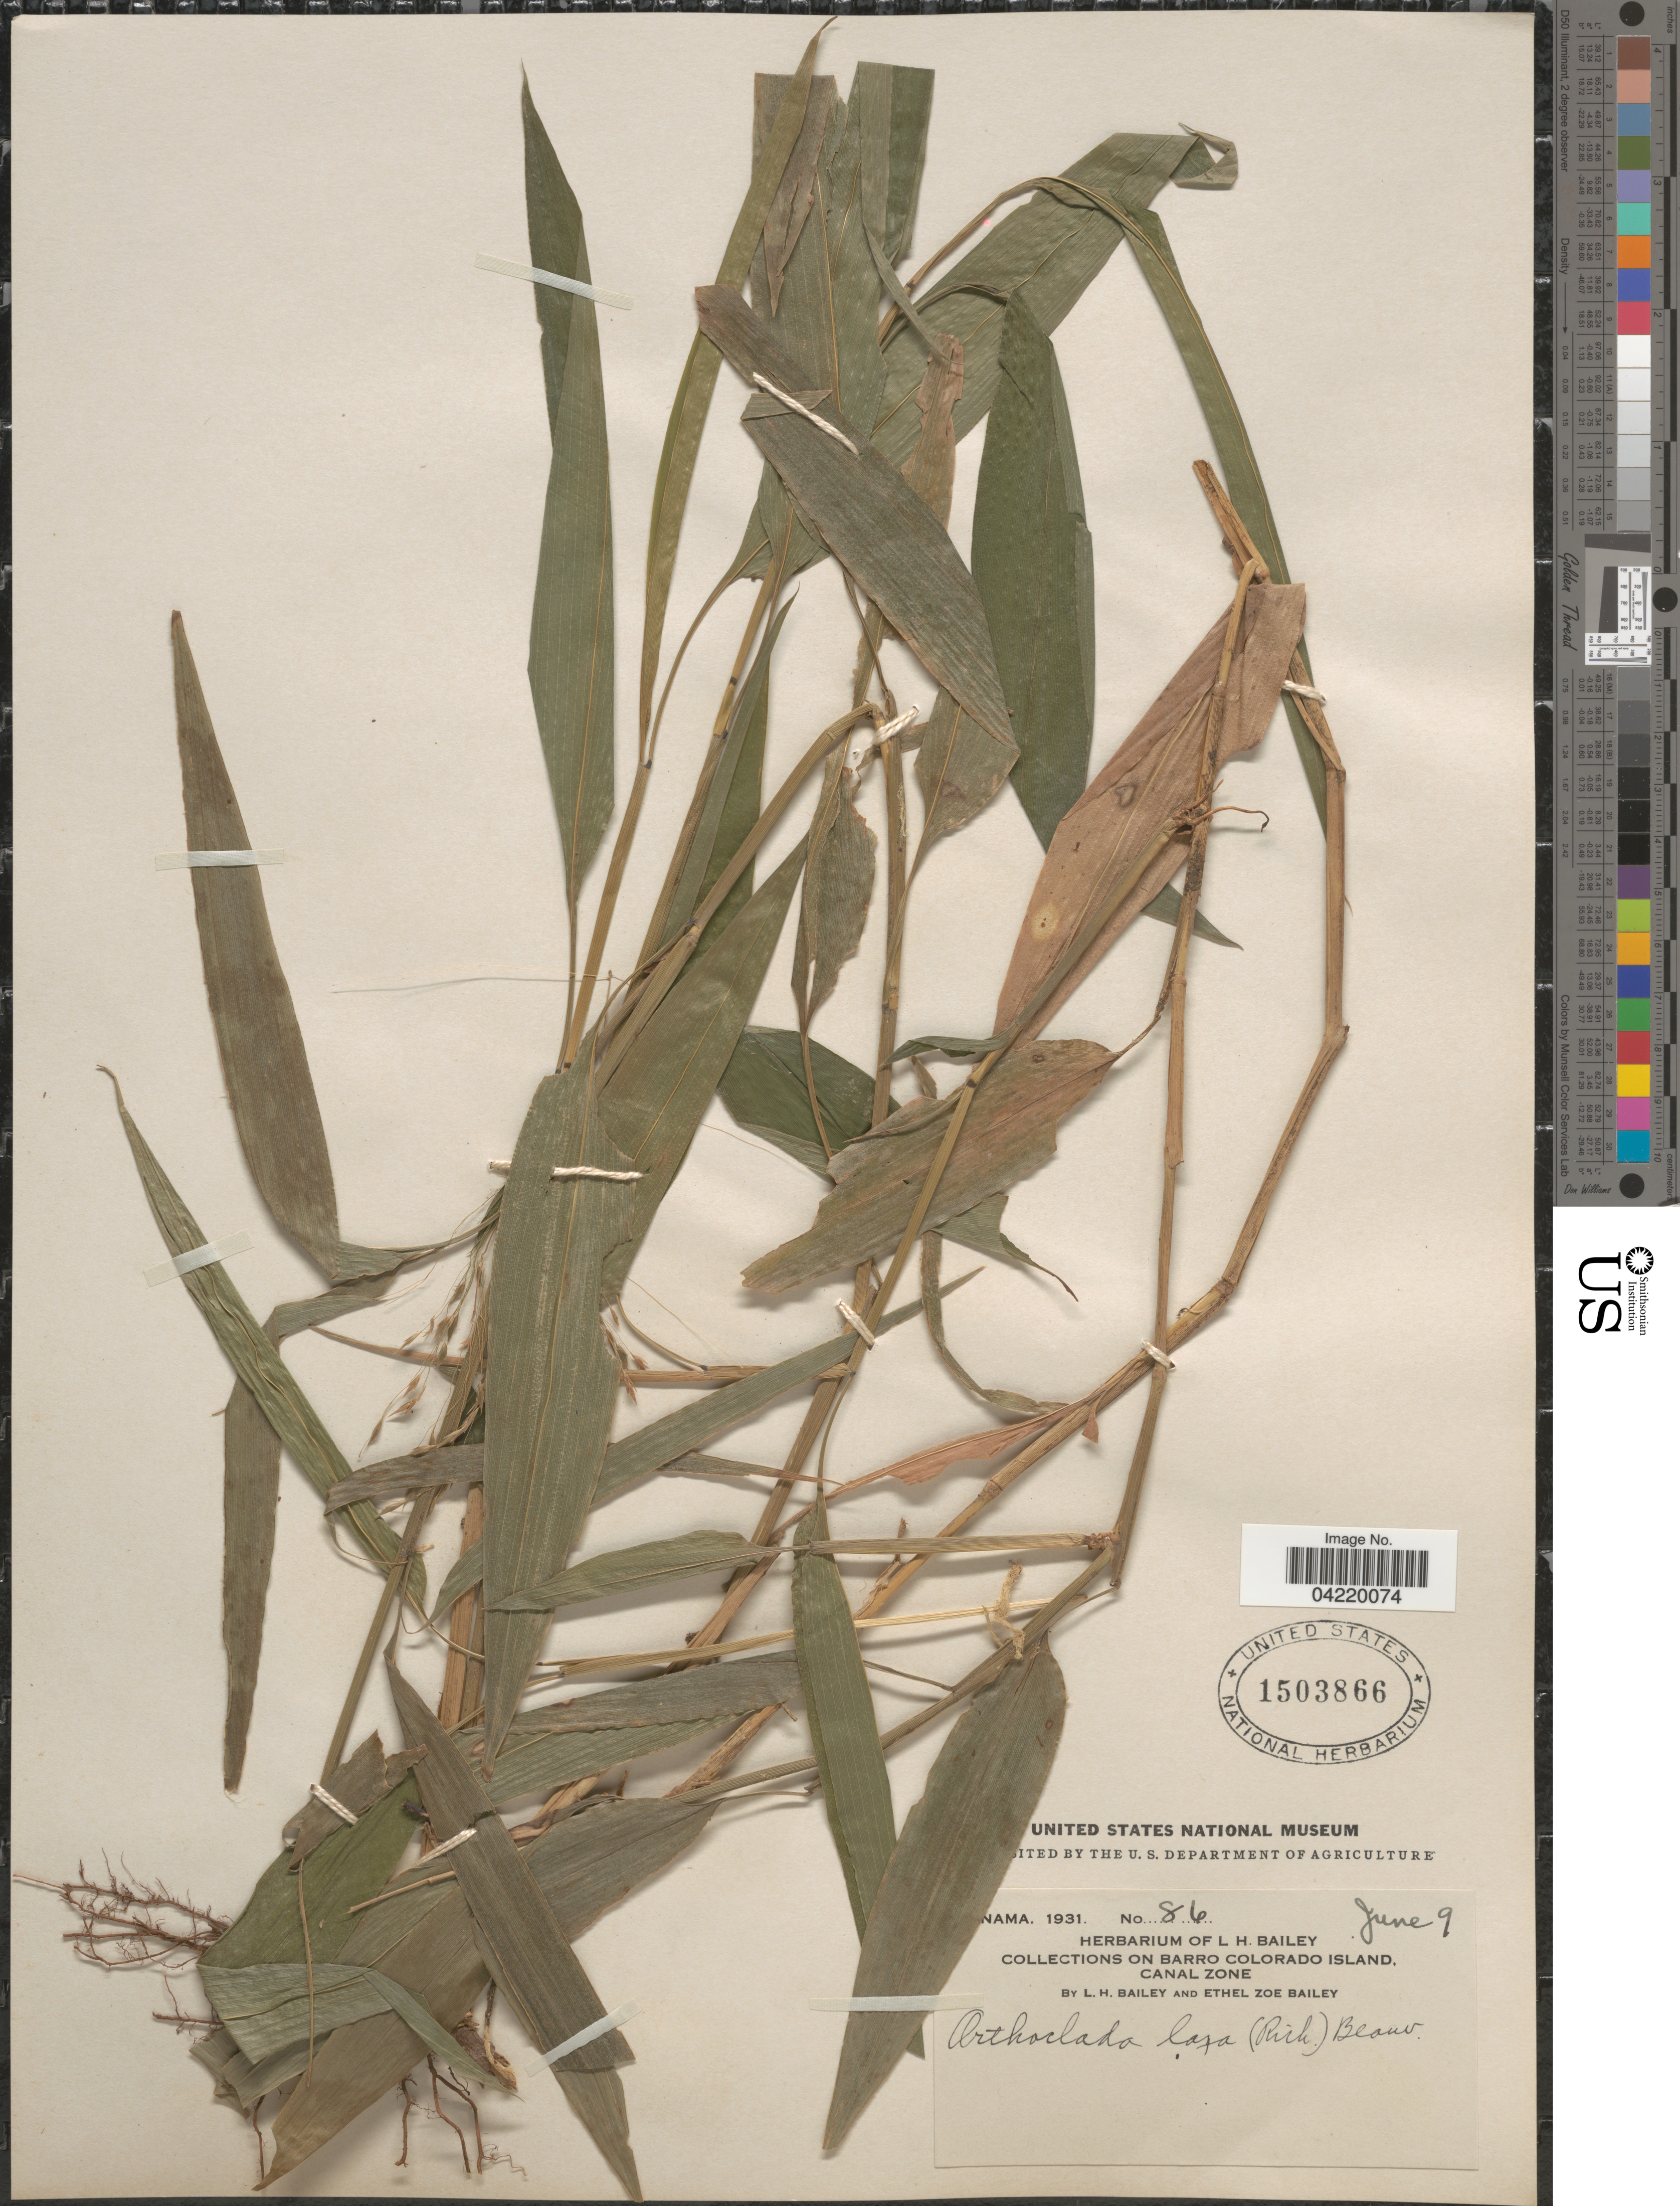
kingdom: Plantae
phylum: Tracheophyta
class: Liliopsida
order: Poales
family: Poaceae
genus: Orthoclada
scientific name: Orthoclada laxa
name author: P. Beauv.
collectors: L. H. Bailey & E. Z. Bailey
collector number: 86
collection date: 1931-06-09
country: Panama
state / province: Panamá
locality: On Barro Colorado Island, Canal Zone.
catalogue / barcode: US 1503866